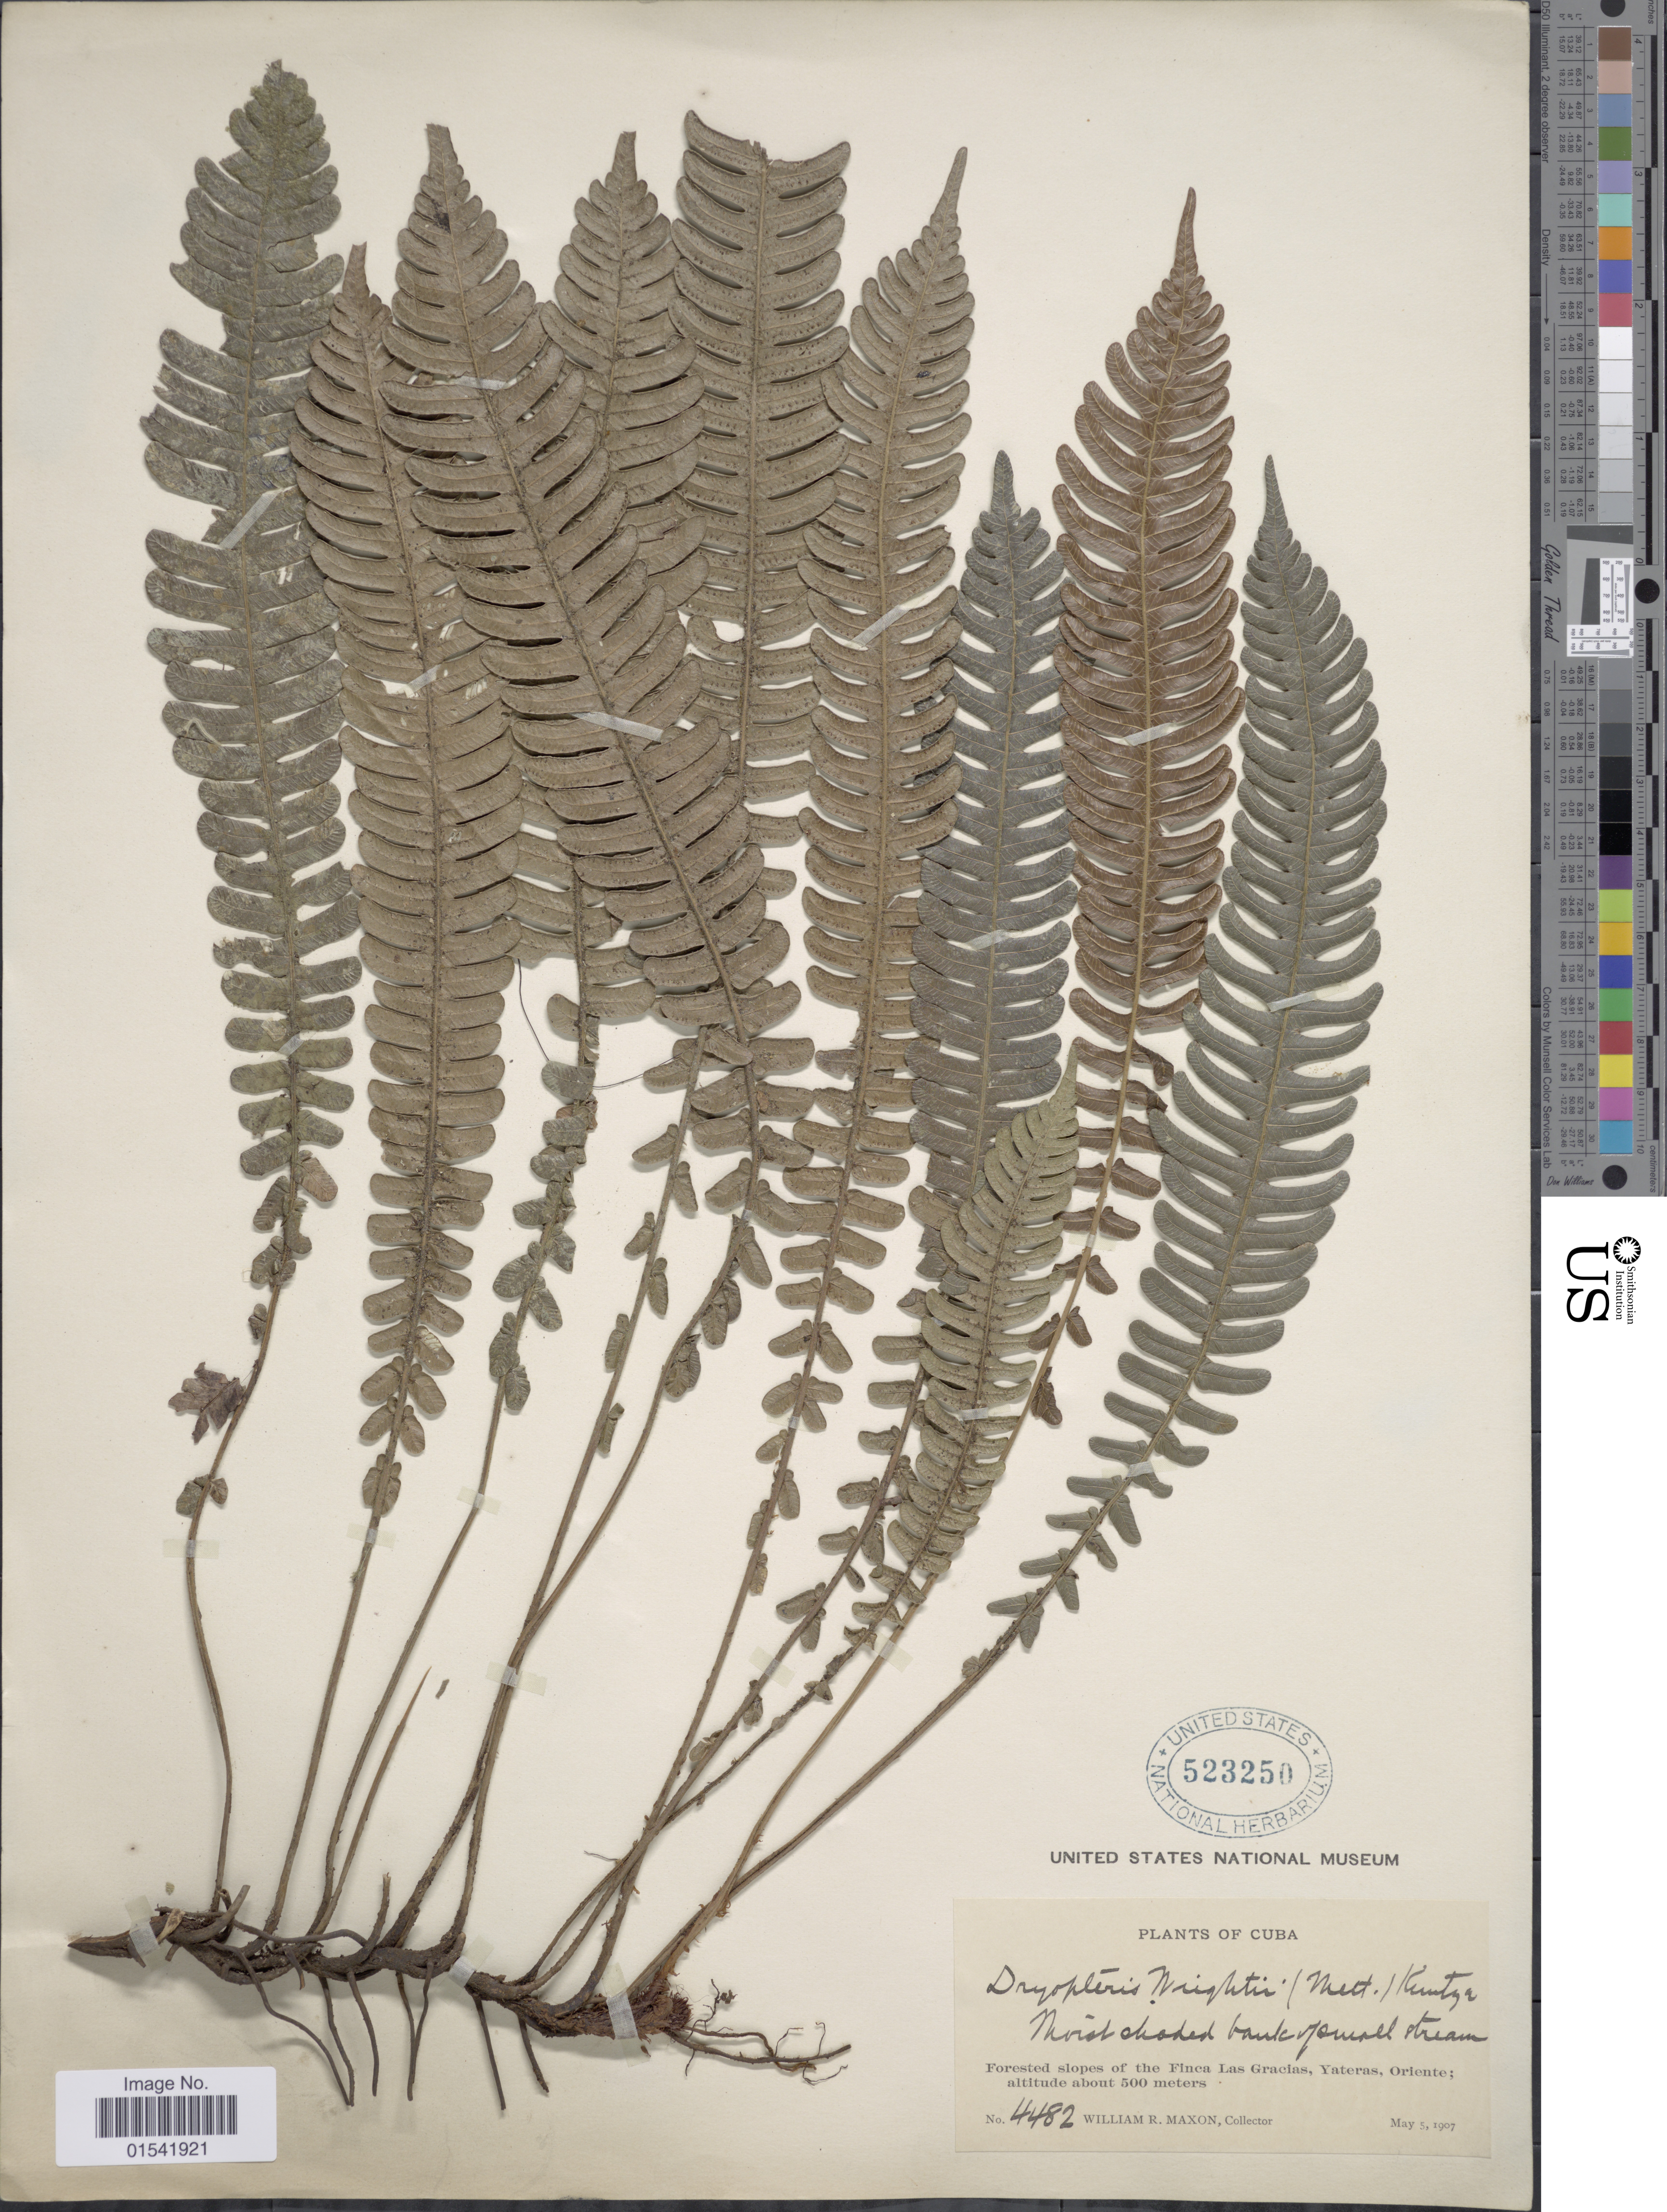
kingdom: Plantae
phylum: Tracheophyta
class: Polypodiopsida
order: Polypodiales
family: Thelypteridaceae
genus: Steiropteris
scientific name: Steiropteris wrightii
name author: (Mett.) Pic. Serm.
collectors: W. R. Maxon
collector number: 4482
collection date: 1907-05-05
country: Cuba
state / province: Oriente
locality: Forested slopes of the Finca Las Gracias, Yateras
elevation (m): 500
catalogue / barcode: US 523250